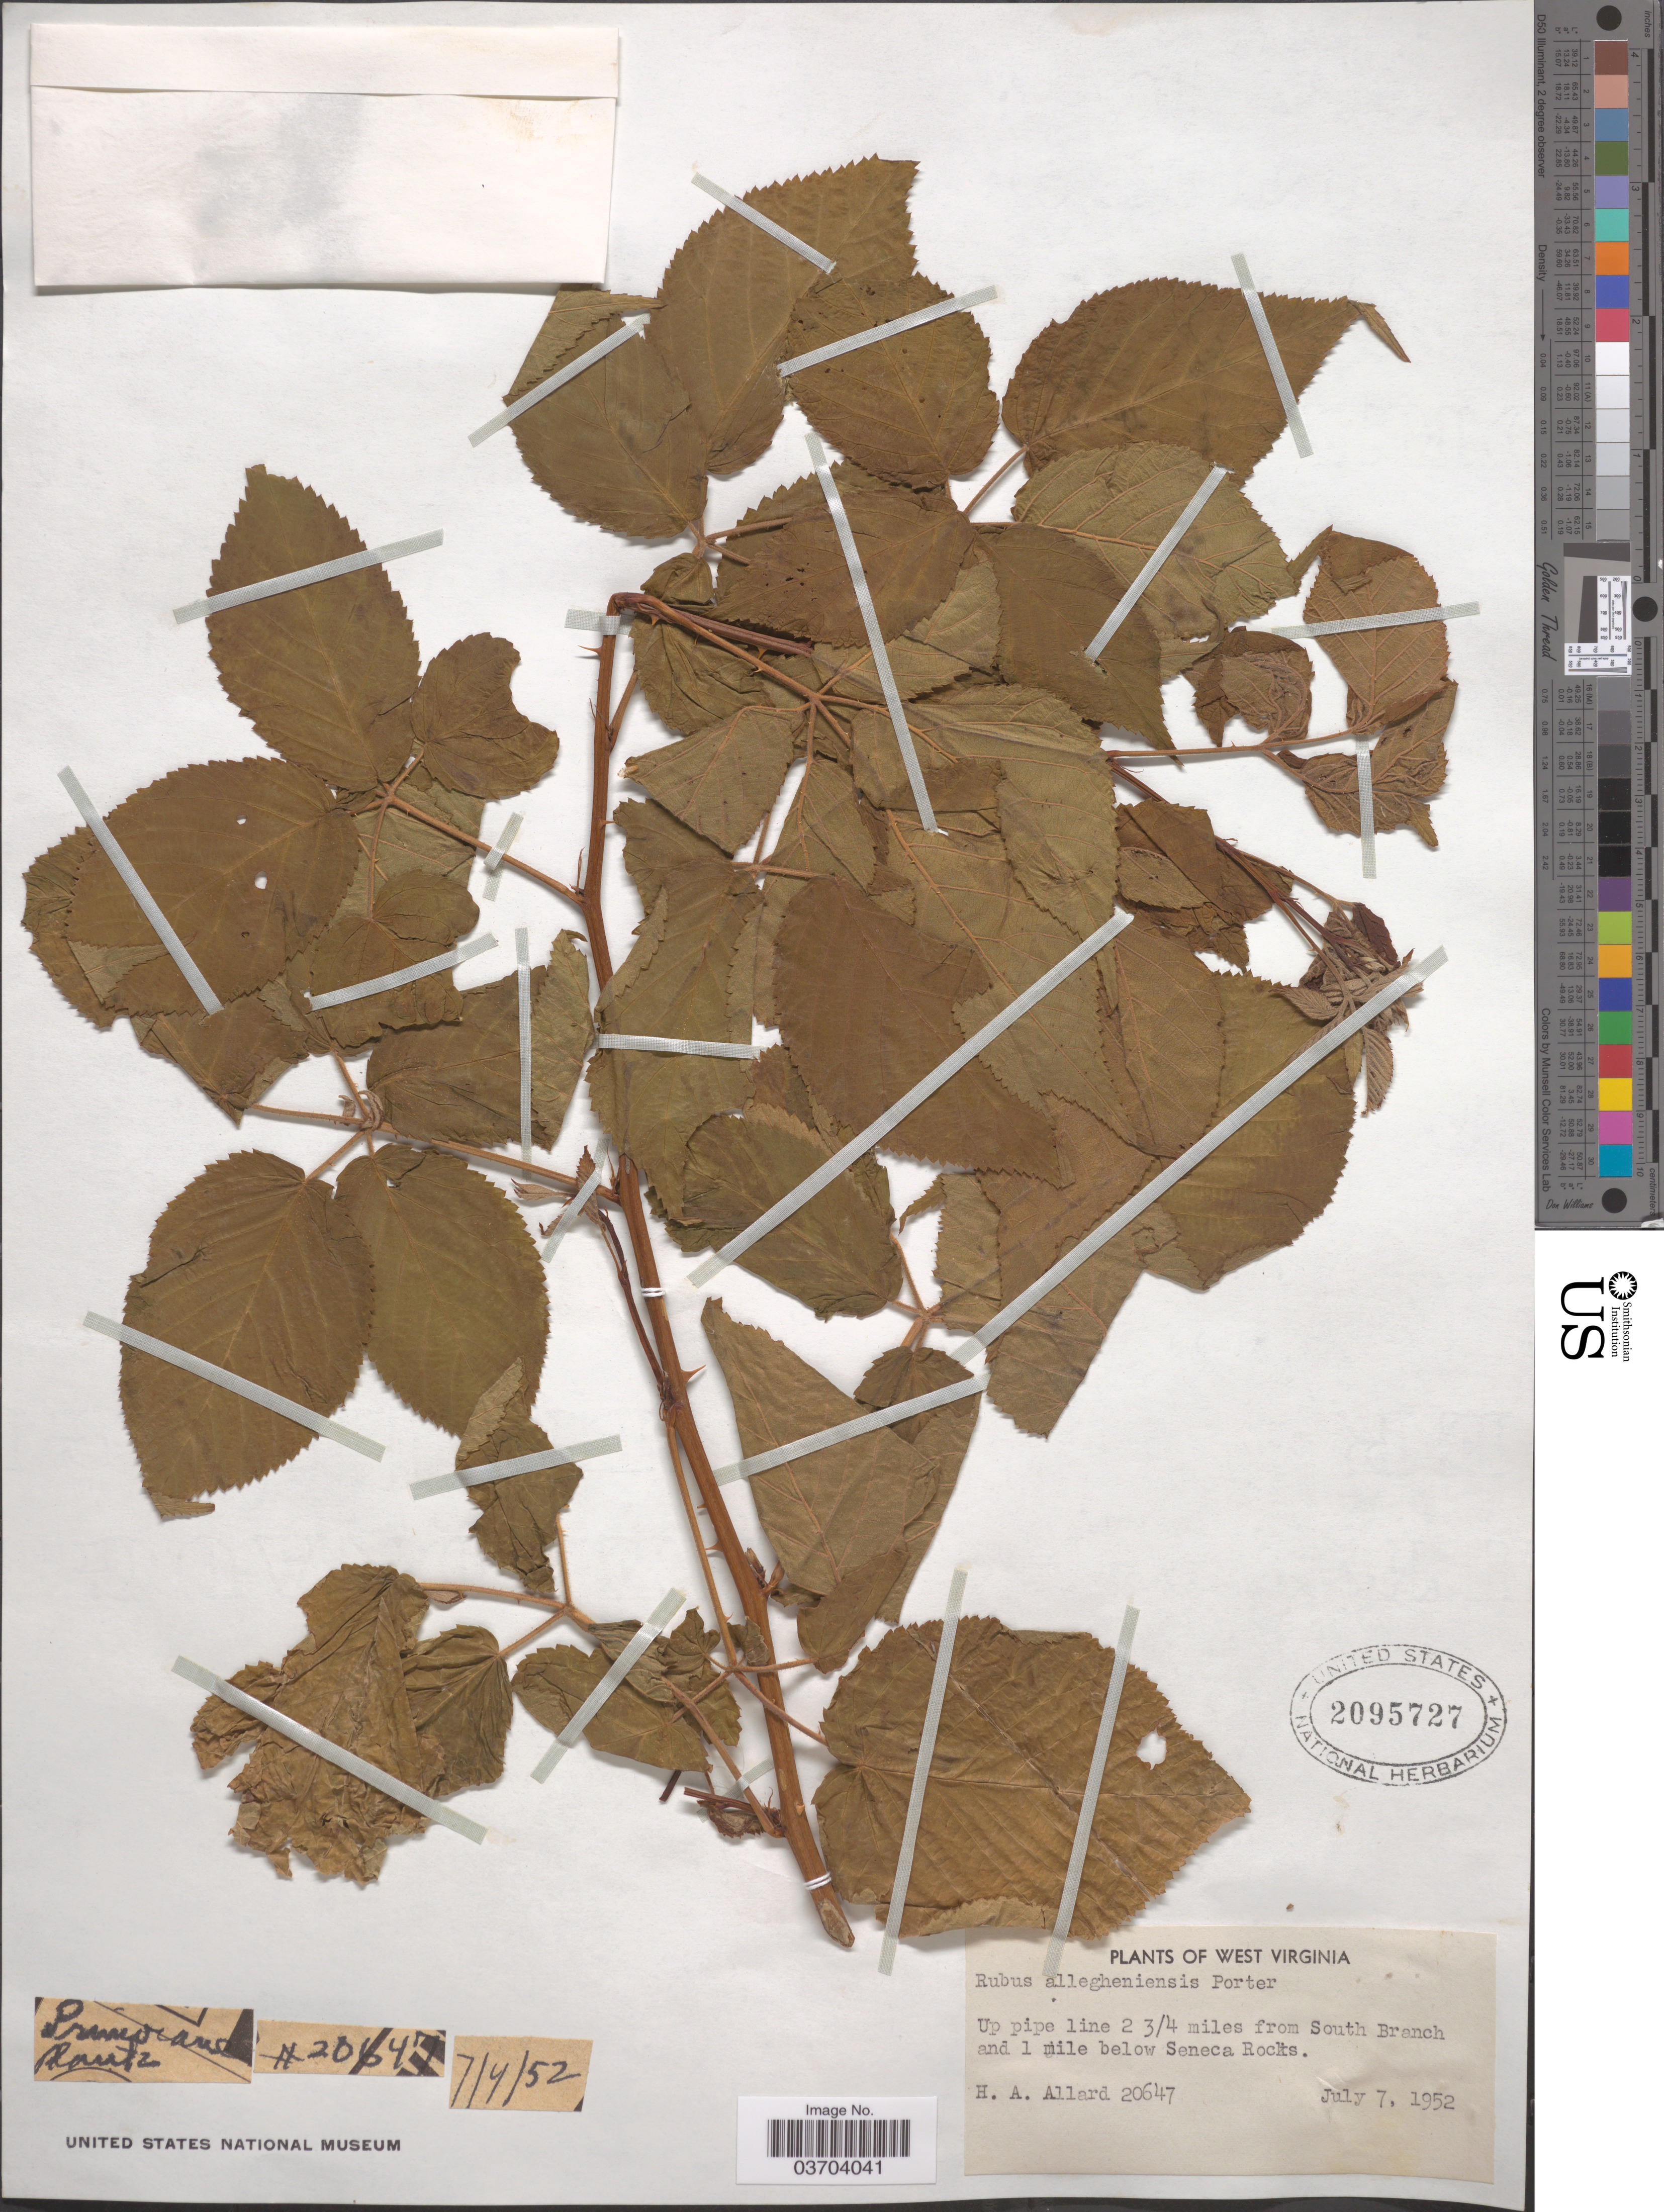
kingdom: Plantae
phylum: Tracheophyta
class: Magnoliopsida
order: Rosales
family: Rosaceae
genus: Rubus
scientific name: Rubus allegheniensis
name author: Porter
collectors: H. A. Allard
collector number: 20647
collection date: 1952-07-07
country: United States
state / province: West Virginia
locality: Up pipe line 2 3/4 miles from South Branch and 1 mile below Seneca Rocks.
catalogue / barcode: US 2095727